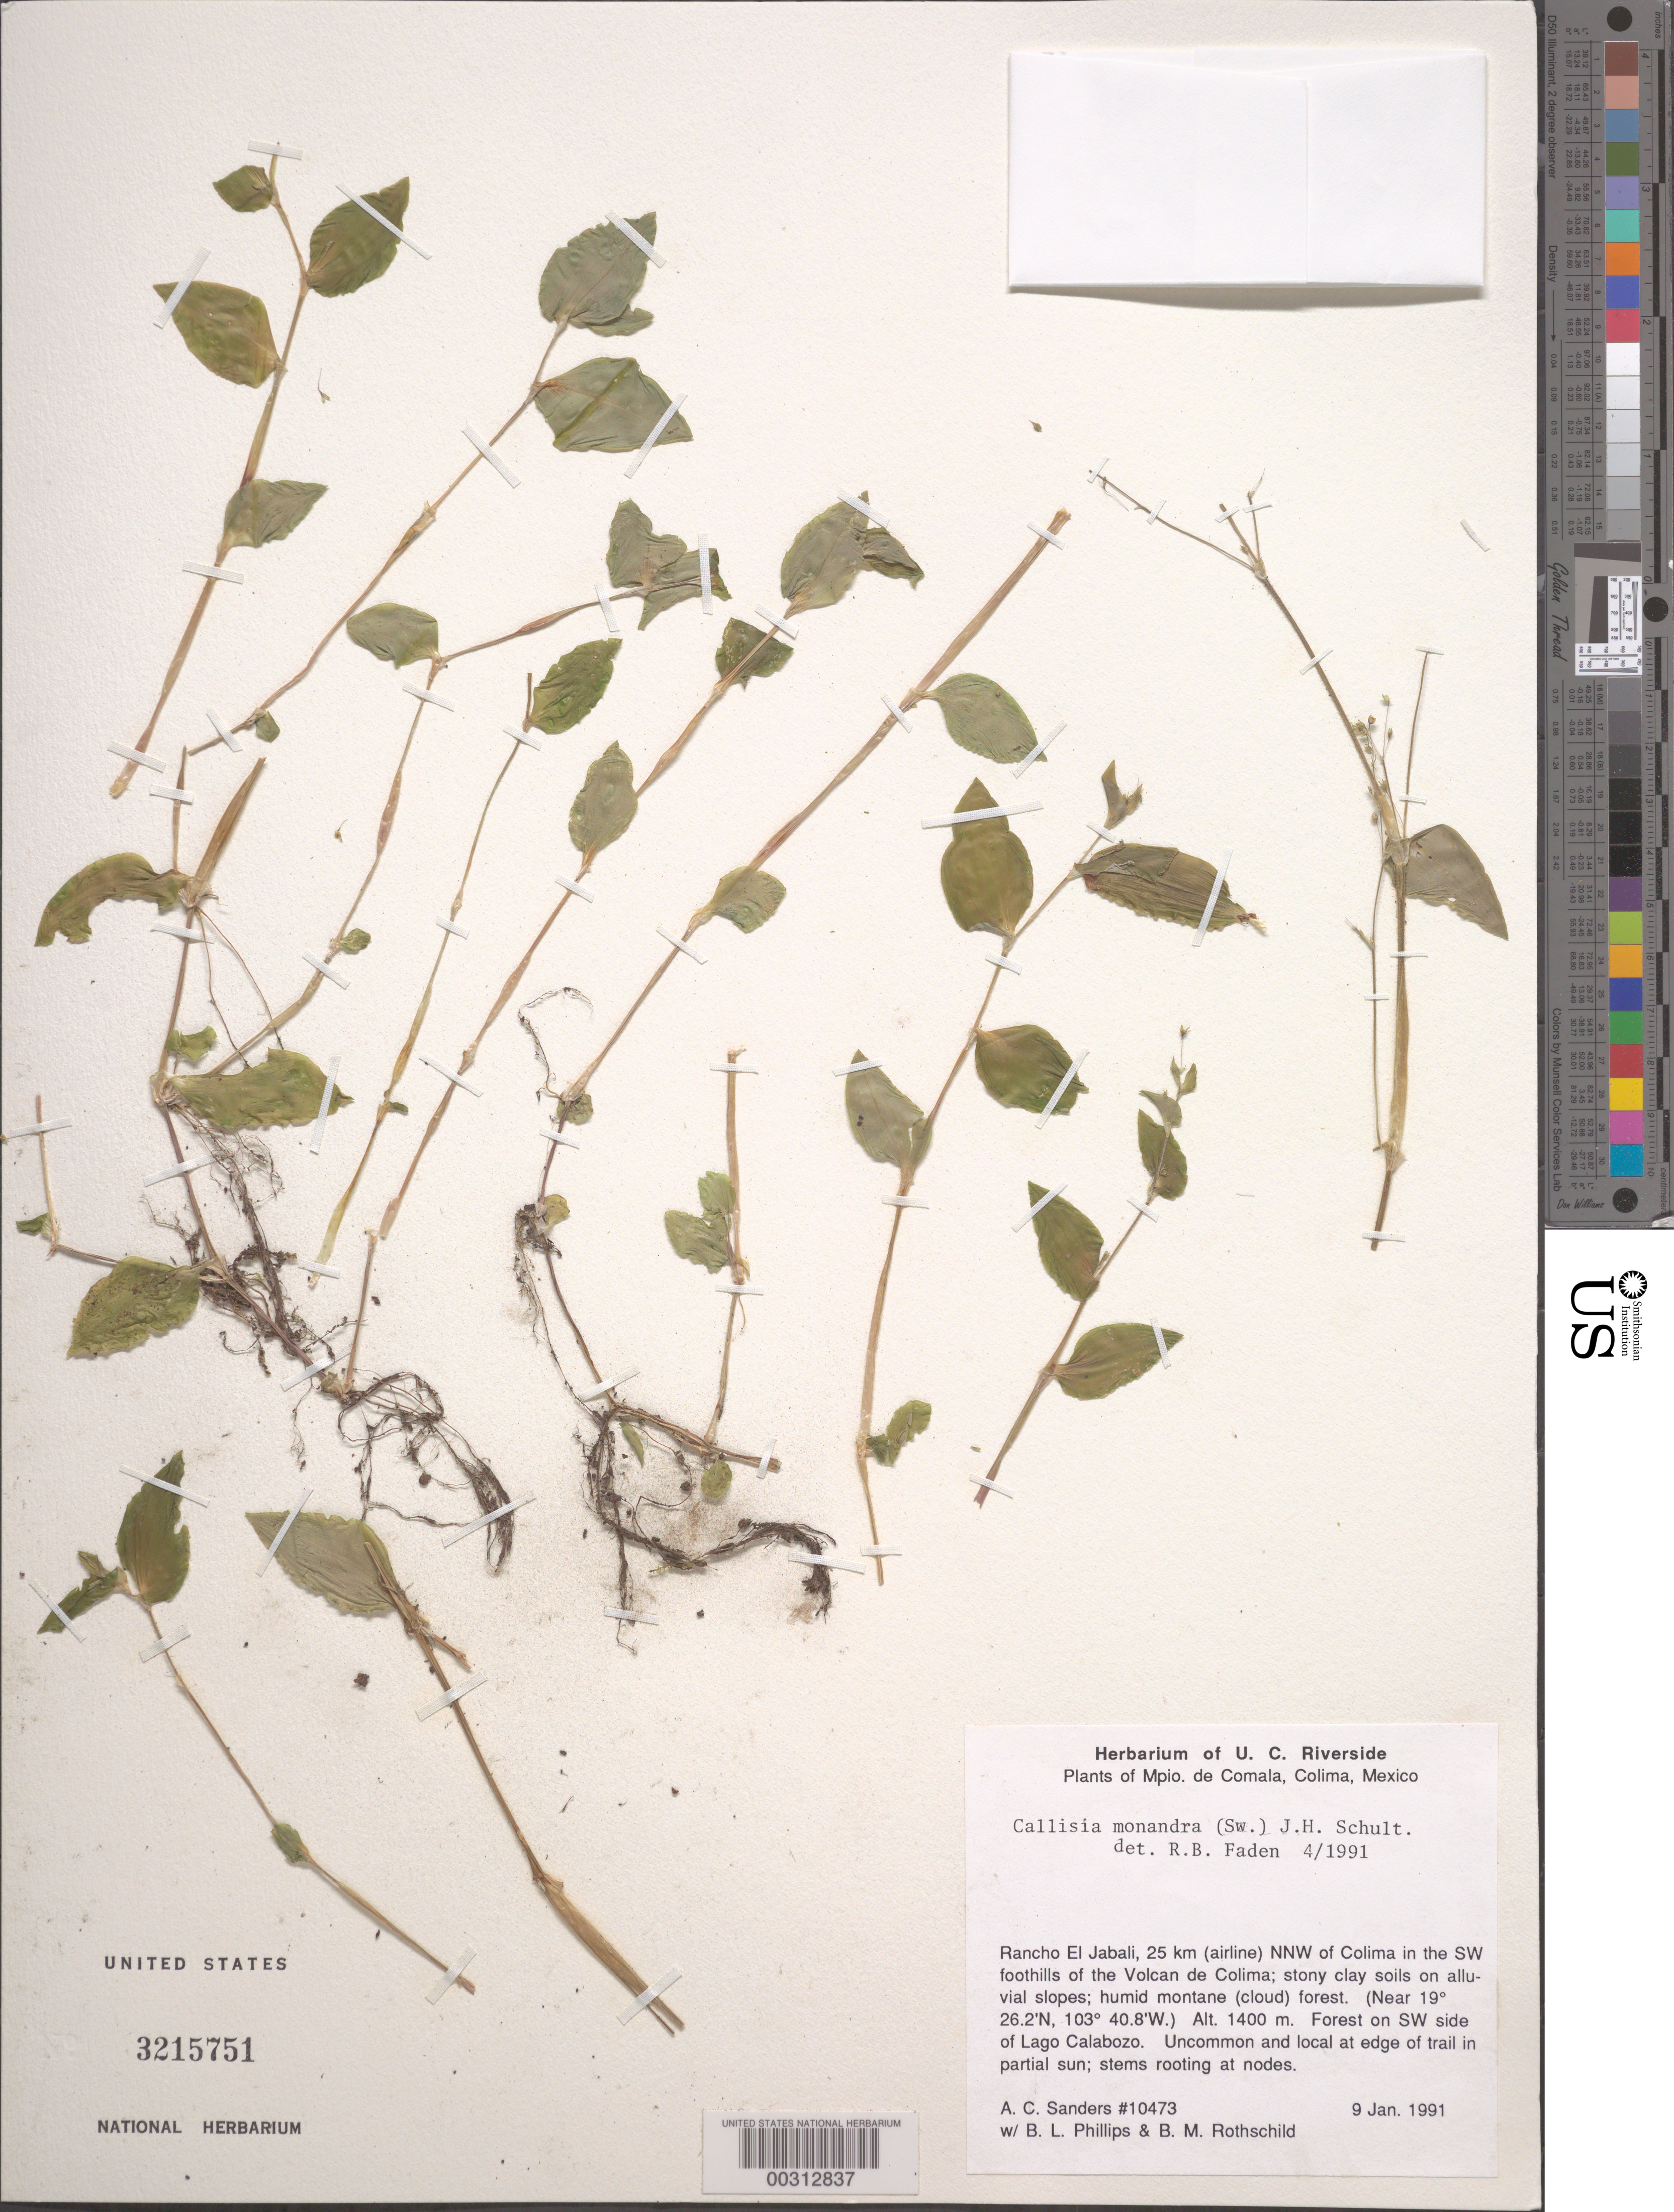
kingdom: Plantae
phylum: Tracheophyta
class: Liliopsida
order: Commelinales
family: Commelinaceae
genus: Callisia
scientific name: Callisia monandra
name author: (Sw.) Schult. & Schult. f.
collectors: A. Sanders, B. L. Phillips & B. Rothschild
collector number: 10473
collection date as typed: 09 Jan 1991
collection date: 1991-01-09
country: Mexico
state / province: Colima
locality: Comala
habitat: Stony clay soils on alluvial slopes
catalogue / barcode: US 3215751